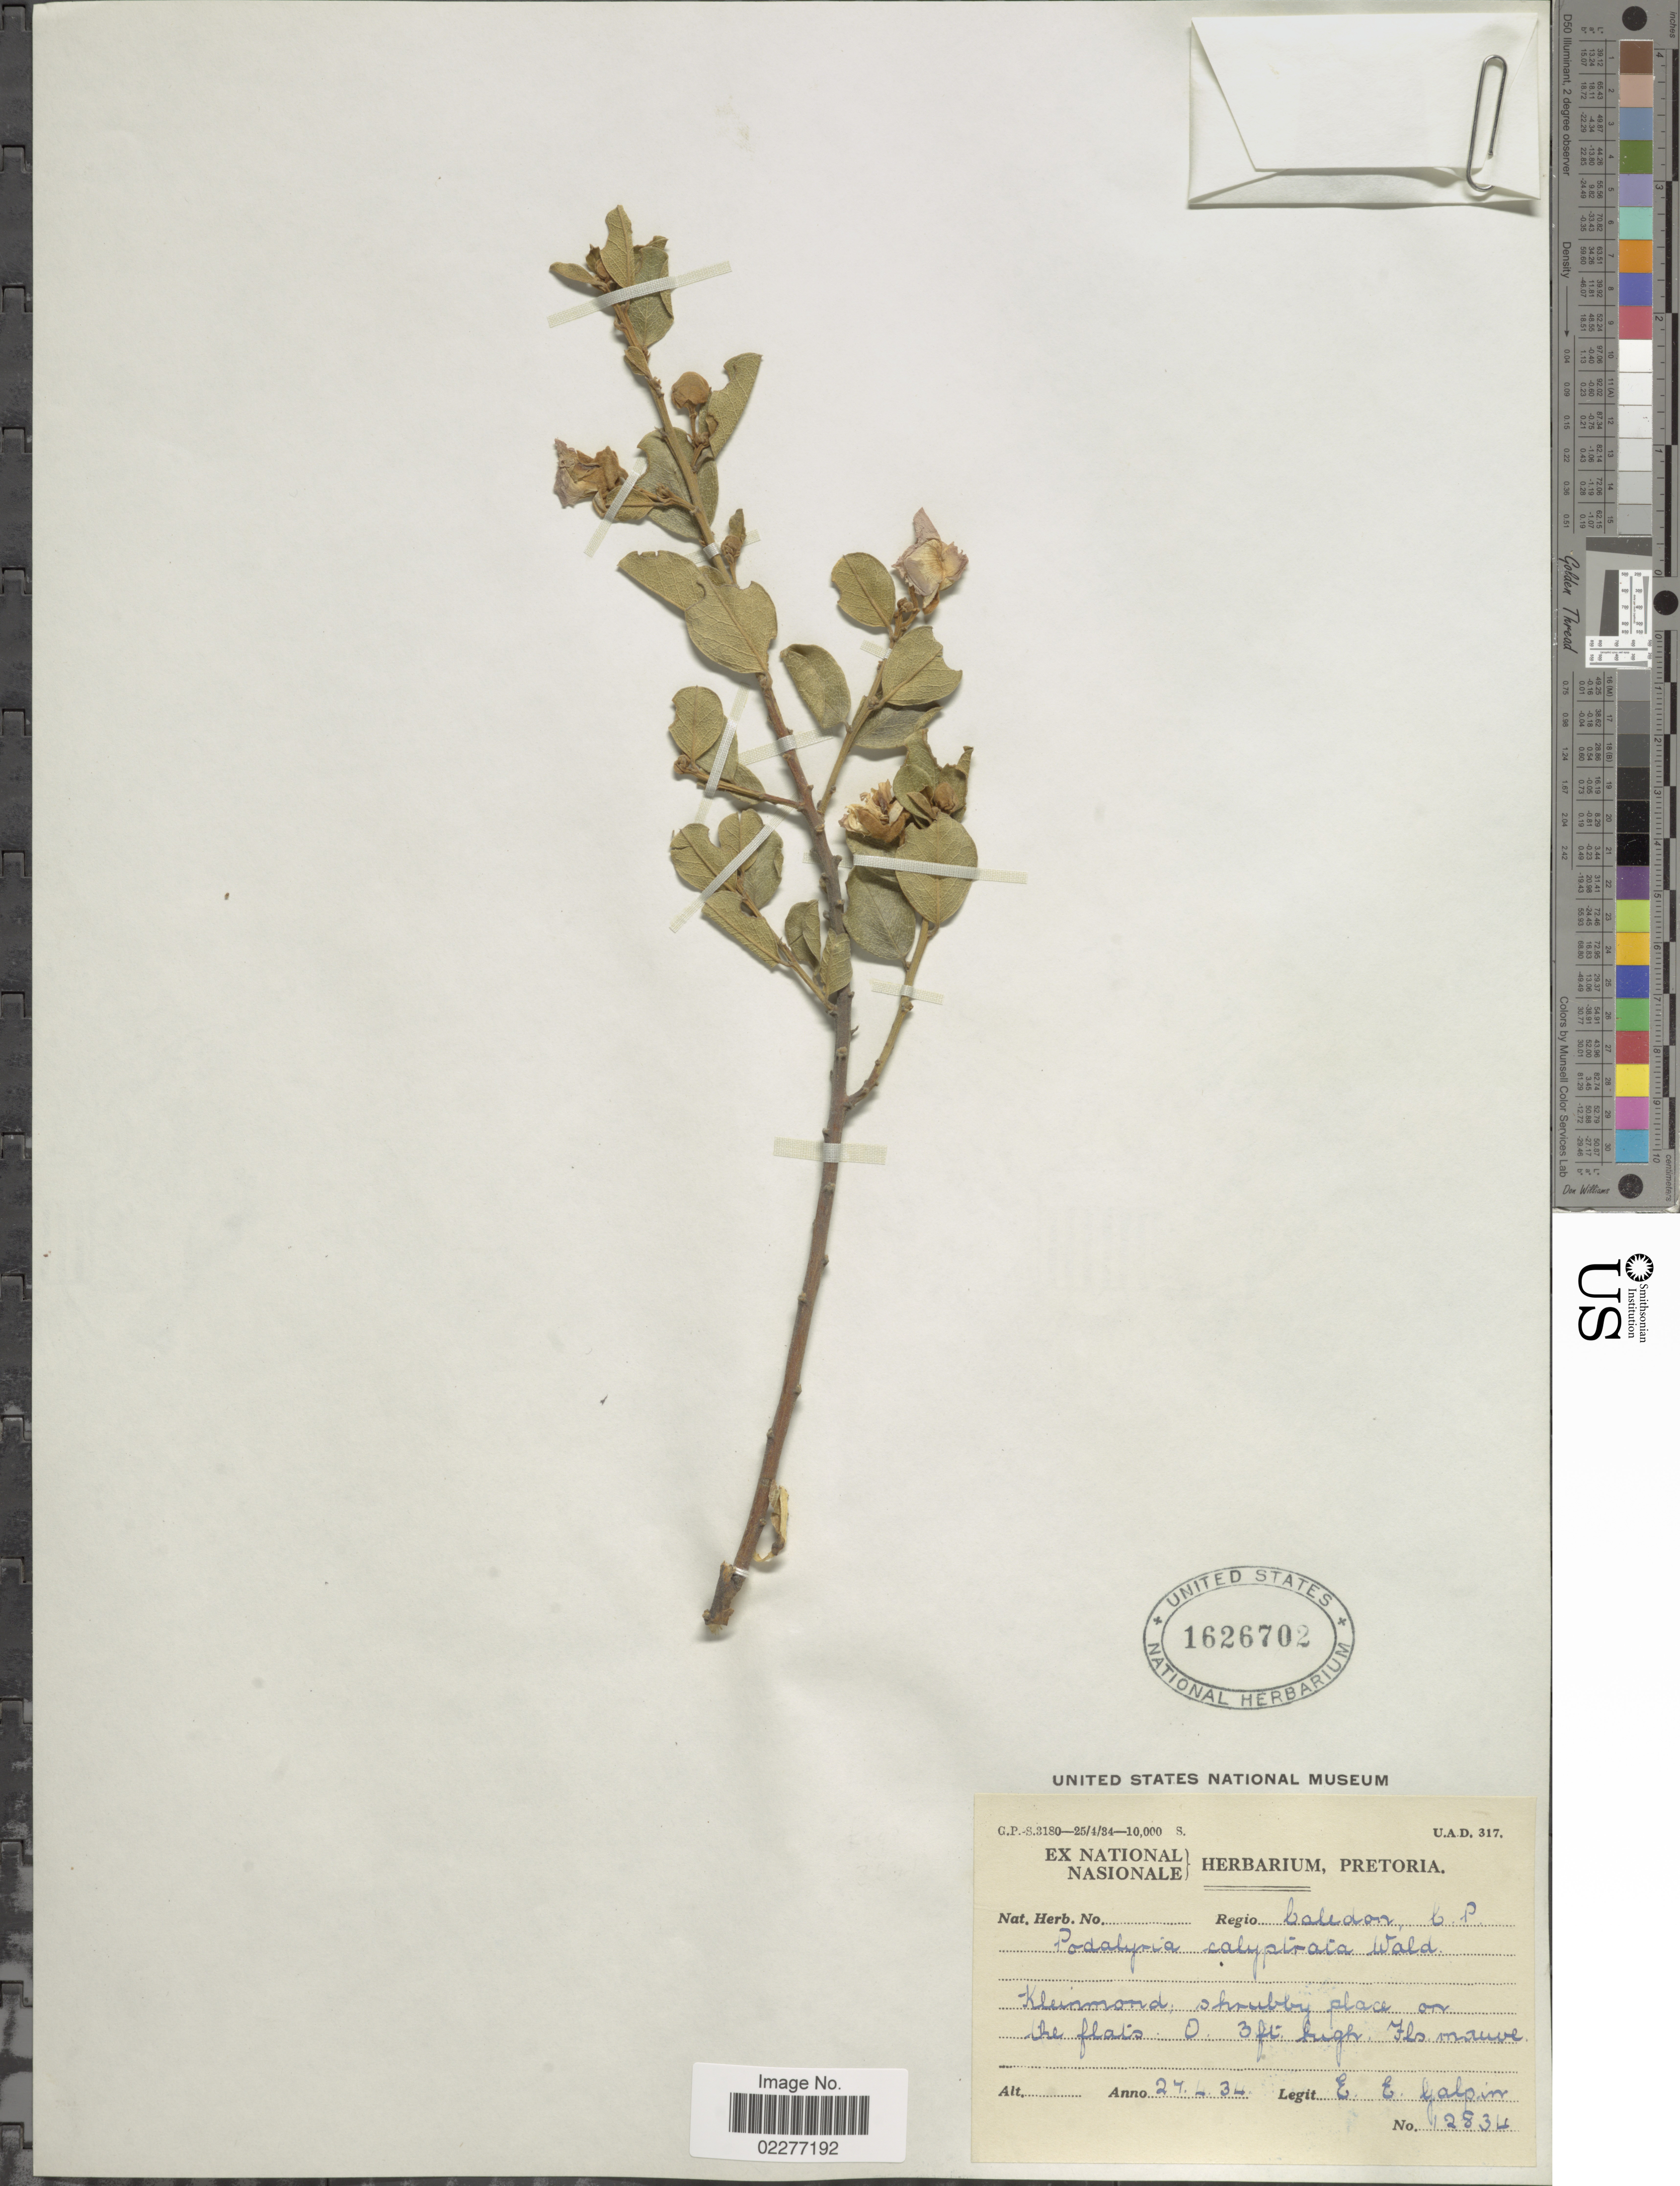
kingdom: Plantae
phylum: Tracheophyta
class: Magnoliopsida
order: Fabales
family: Fabaceae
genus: Podalyria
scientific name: Podalyria calyptrata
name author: (Retz.) Willd.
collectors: E. Galpin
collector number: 12834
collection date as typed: Transcribed d/m/y: 27/4/34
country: South Africa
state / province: Western Cape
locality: Regio Caledon, Kleinmond, shrubby place on the flats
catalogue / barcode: US 1626702